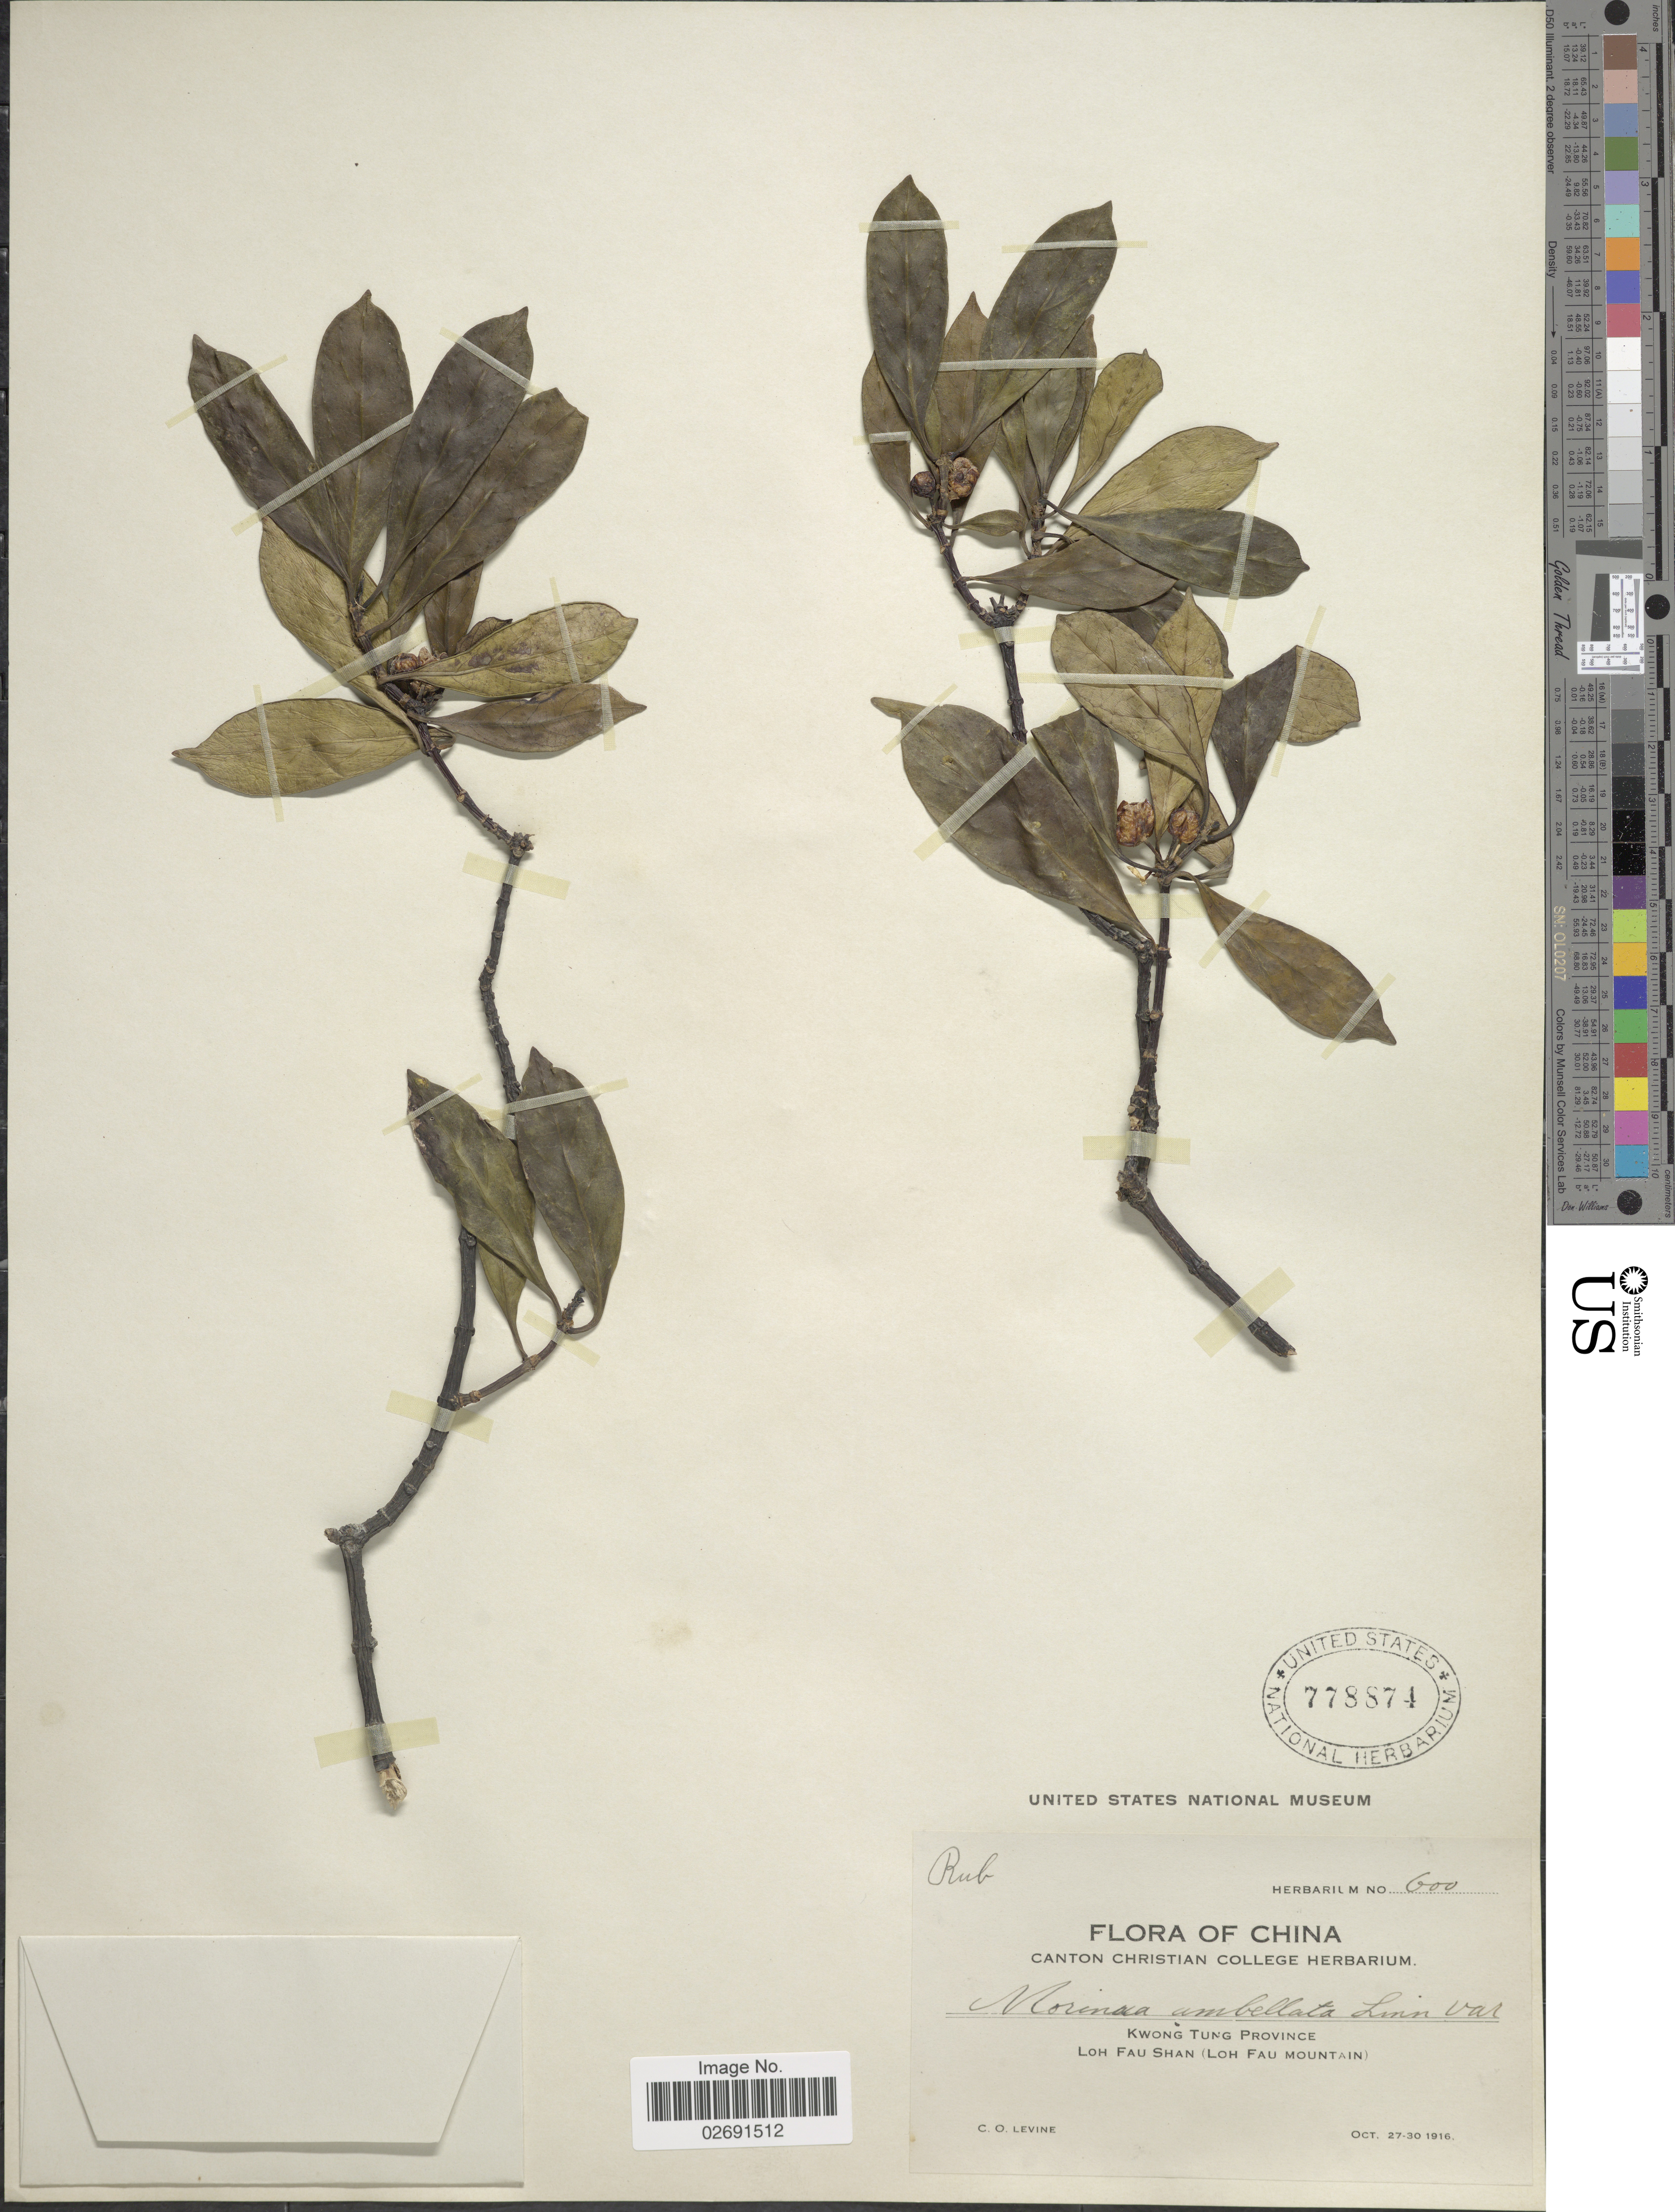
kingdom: Plantae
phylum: Tracheophyta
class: Magnoliopsida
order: Gentianales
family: Rubiaceae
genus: Gynochthodes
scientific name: Gynochthodes umbellata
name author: (L.) Razafim. & B. Bremer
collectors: C. O. Levine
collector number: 600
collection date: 1916-10-27/1916-10-30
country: China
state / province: Guangdong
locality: Kwong Tung Province, Loh Fau Shan (Loh Fau Mountain)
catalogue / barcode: US 778874